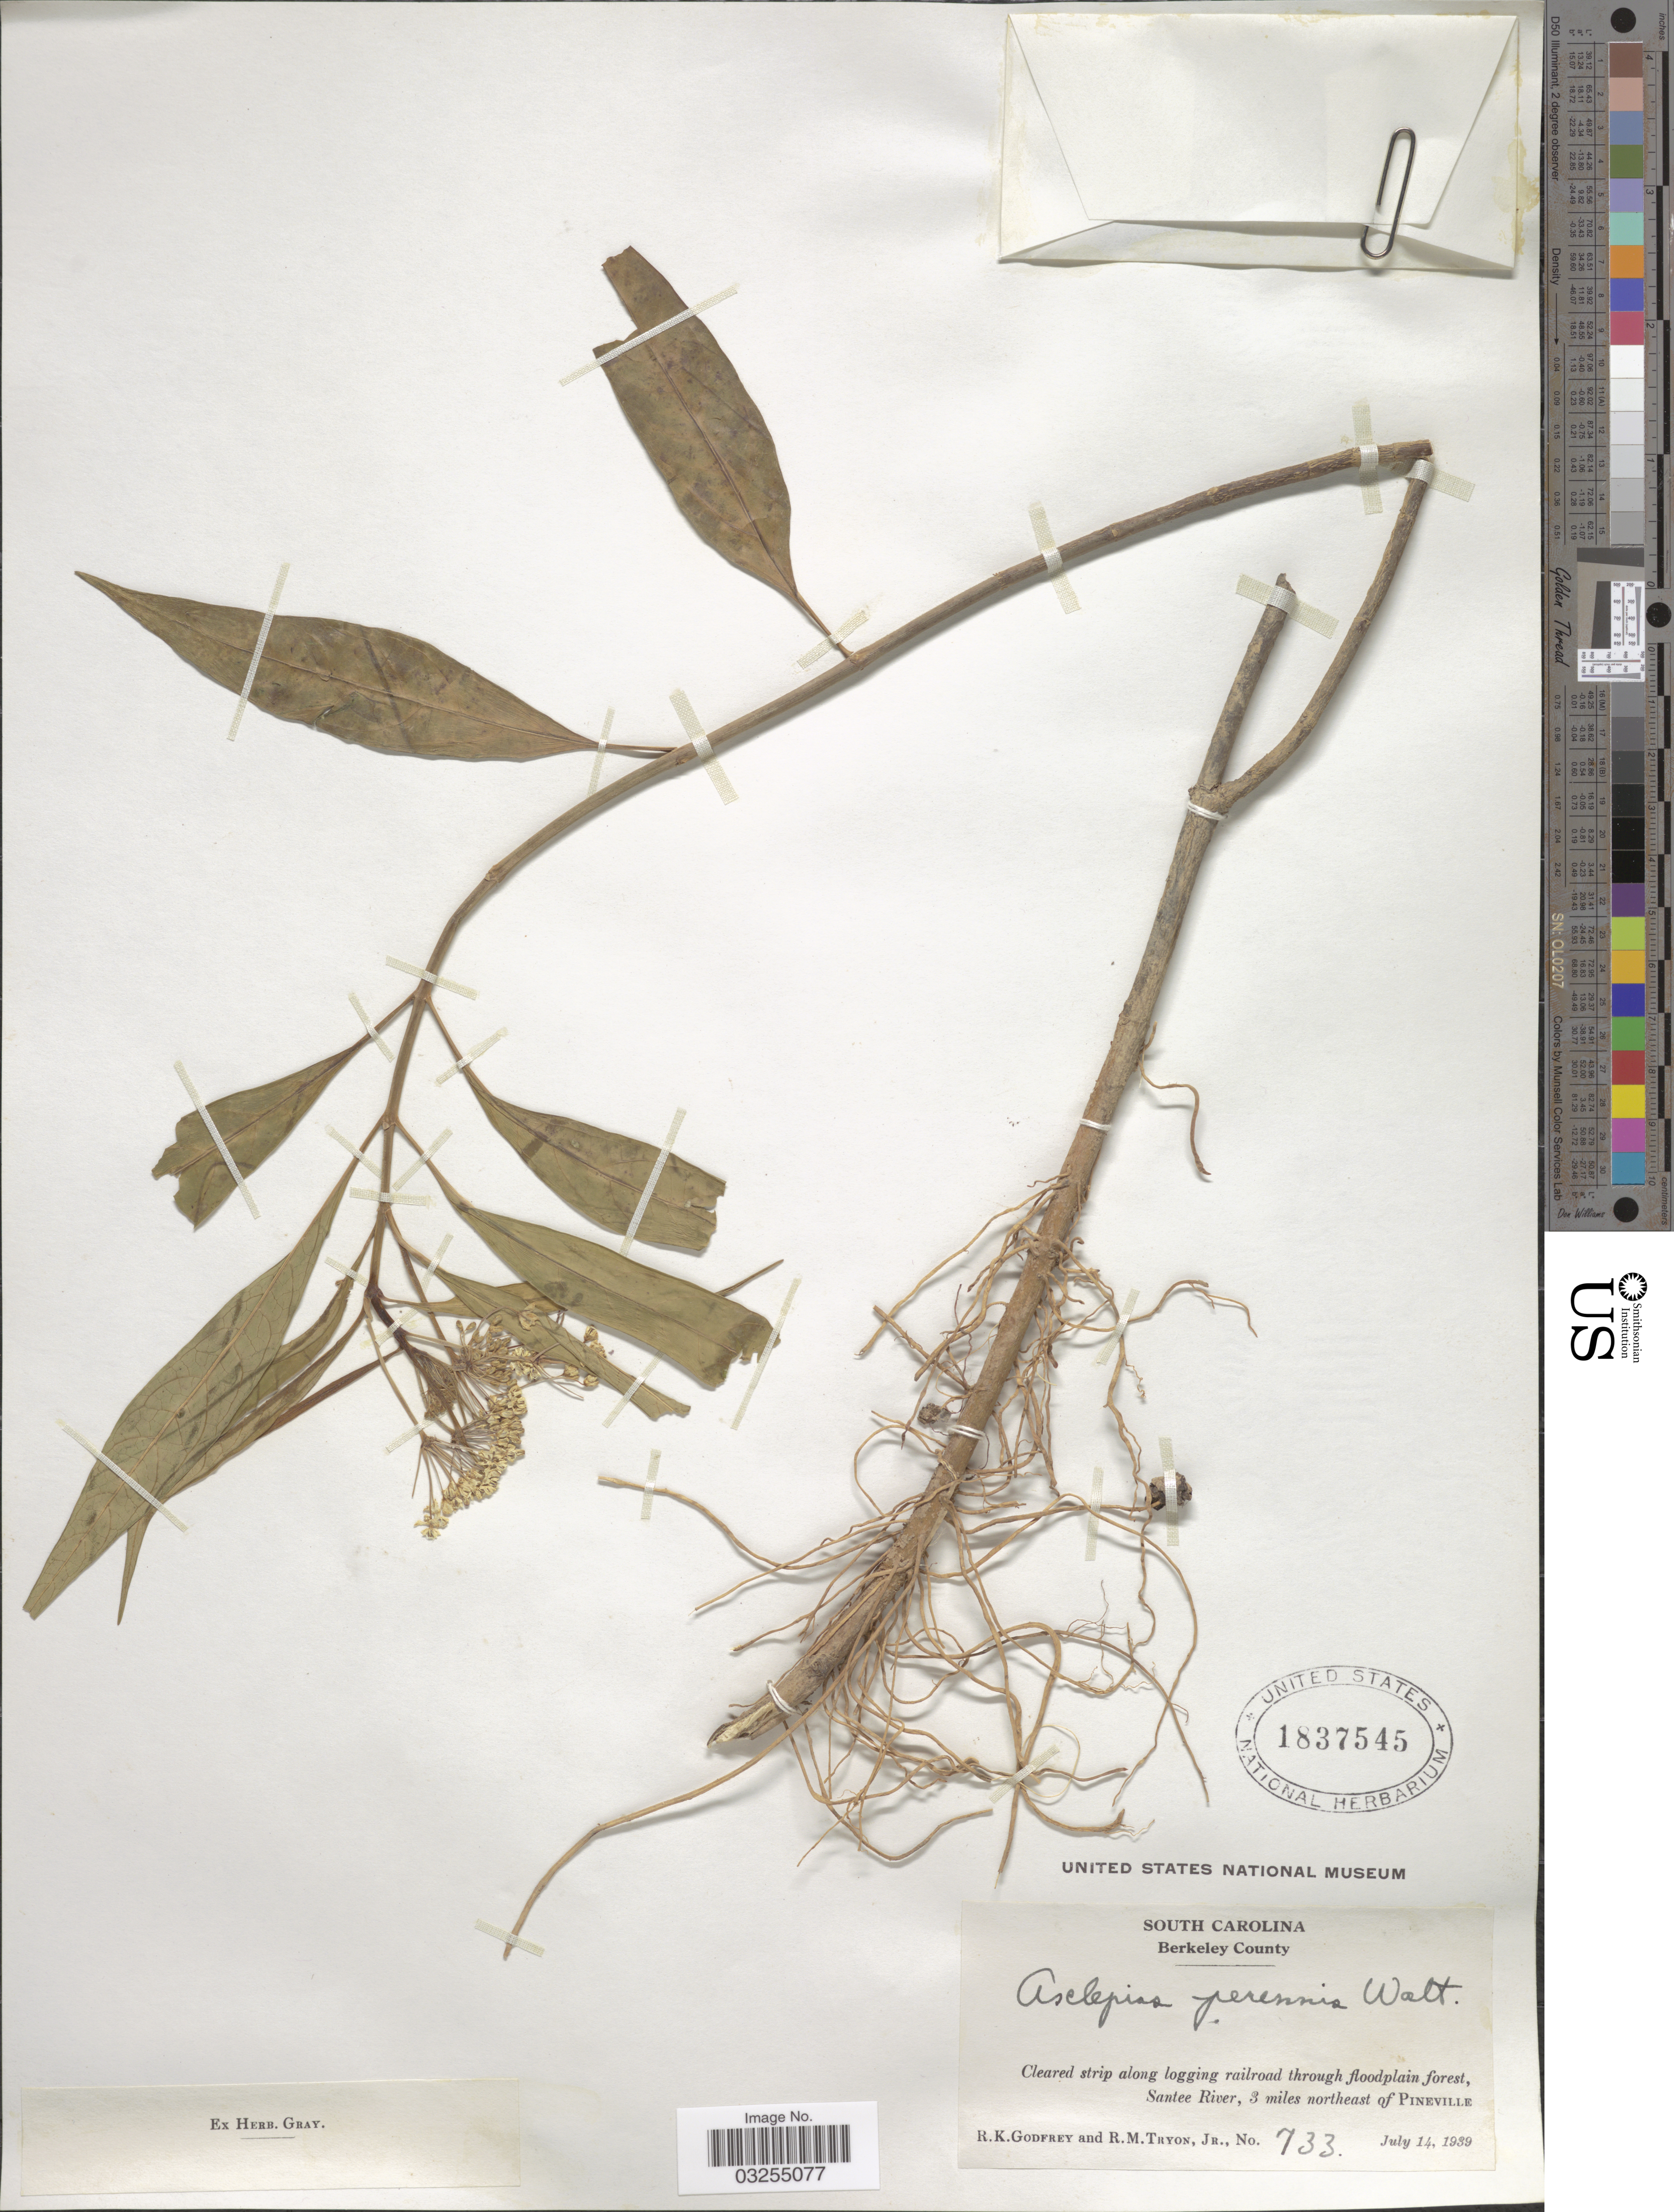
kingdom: Plantae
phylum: Tracheophyta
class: Magnoliopsida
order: Gentianales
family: Apocynaceae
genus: Asclepias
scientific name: Asclepias perennis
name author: Walter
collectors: R. K. Godfrey & R. Tryon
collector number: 733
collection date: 1939-07-14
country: United States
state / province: South Carolina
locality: Berkeley County. Santee River, 3 miles northeast of Pineville.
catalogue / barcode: US 1837545